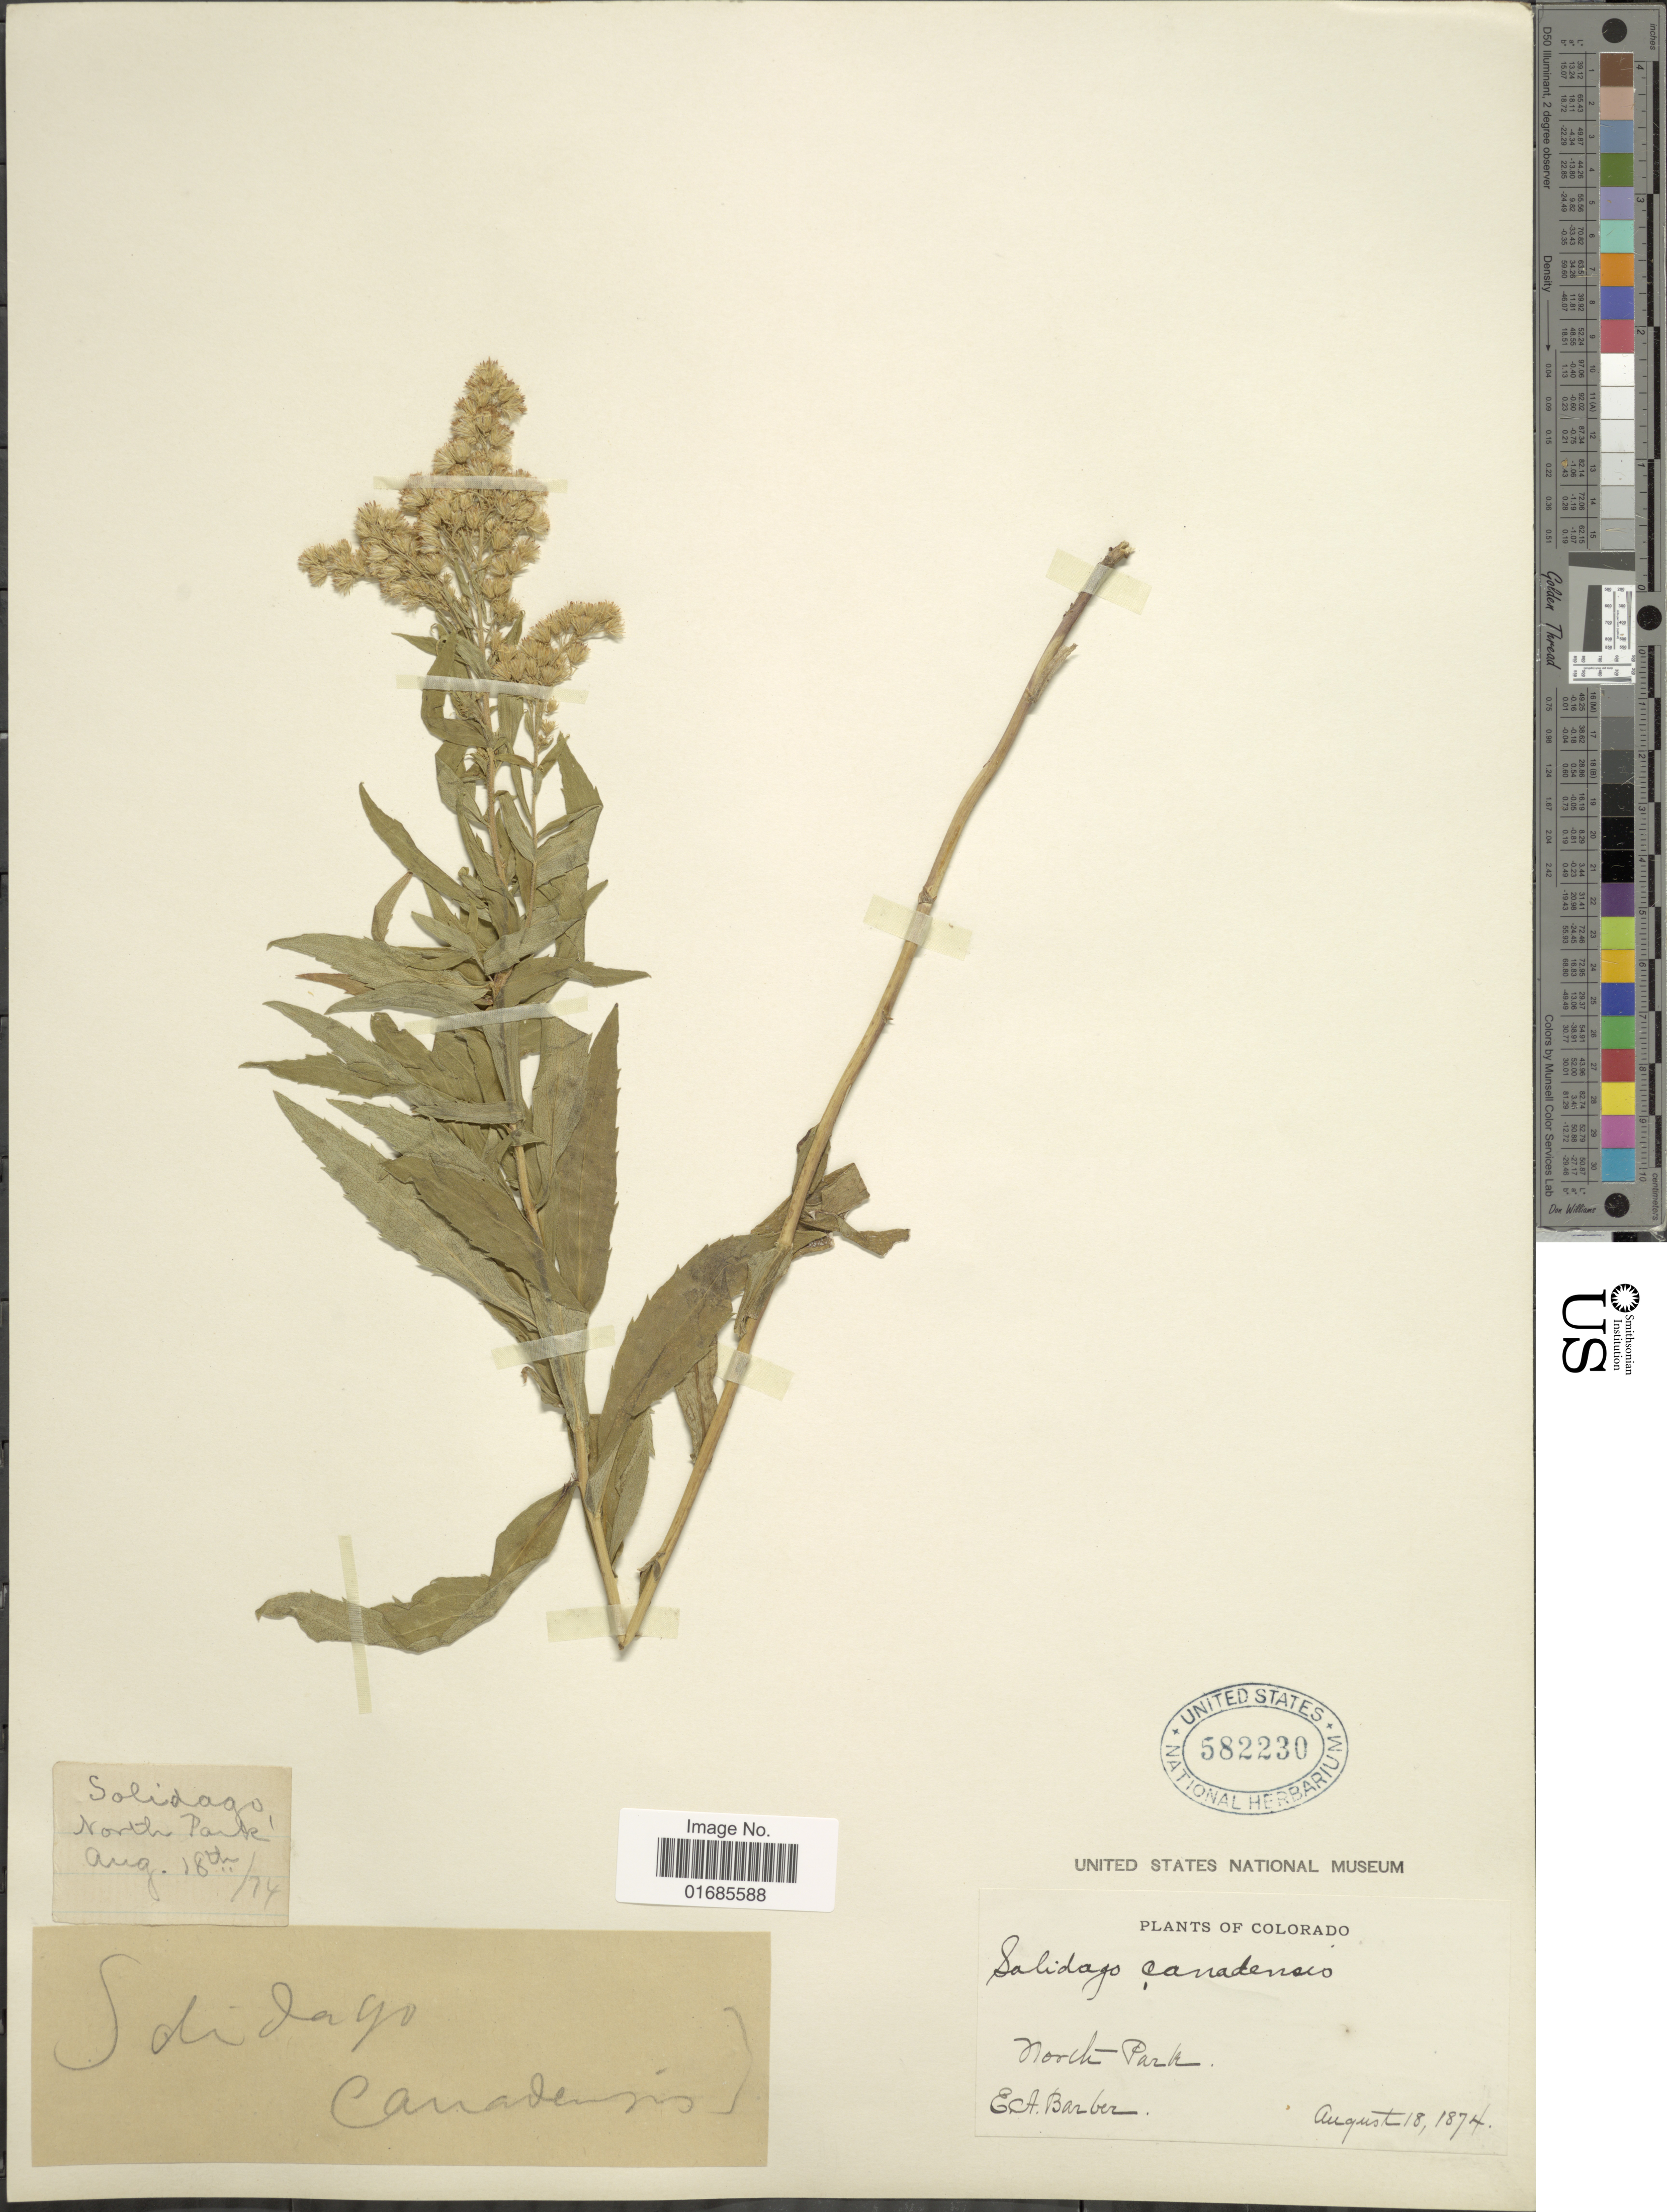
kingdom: Plantae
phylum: Tracheophyta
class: Magnoliopsida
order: Asterales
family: Asteraceae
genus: Solidago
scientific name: Solidago canadensis var. salebrosa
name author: (Piper) M.E. Jones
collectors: E. Barber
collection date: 1874-08-18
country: United States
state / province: Colorado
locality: North Park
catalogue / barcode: US 582230